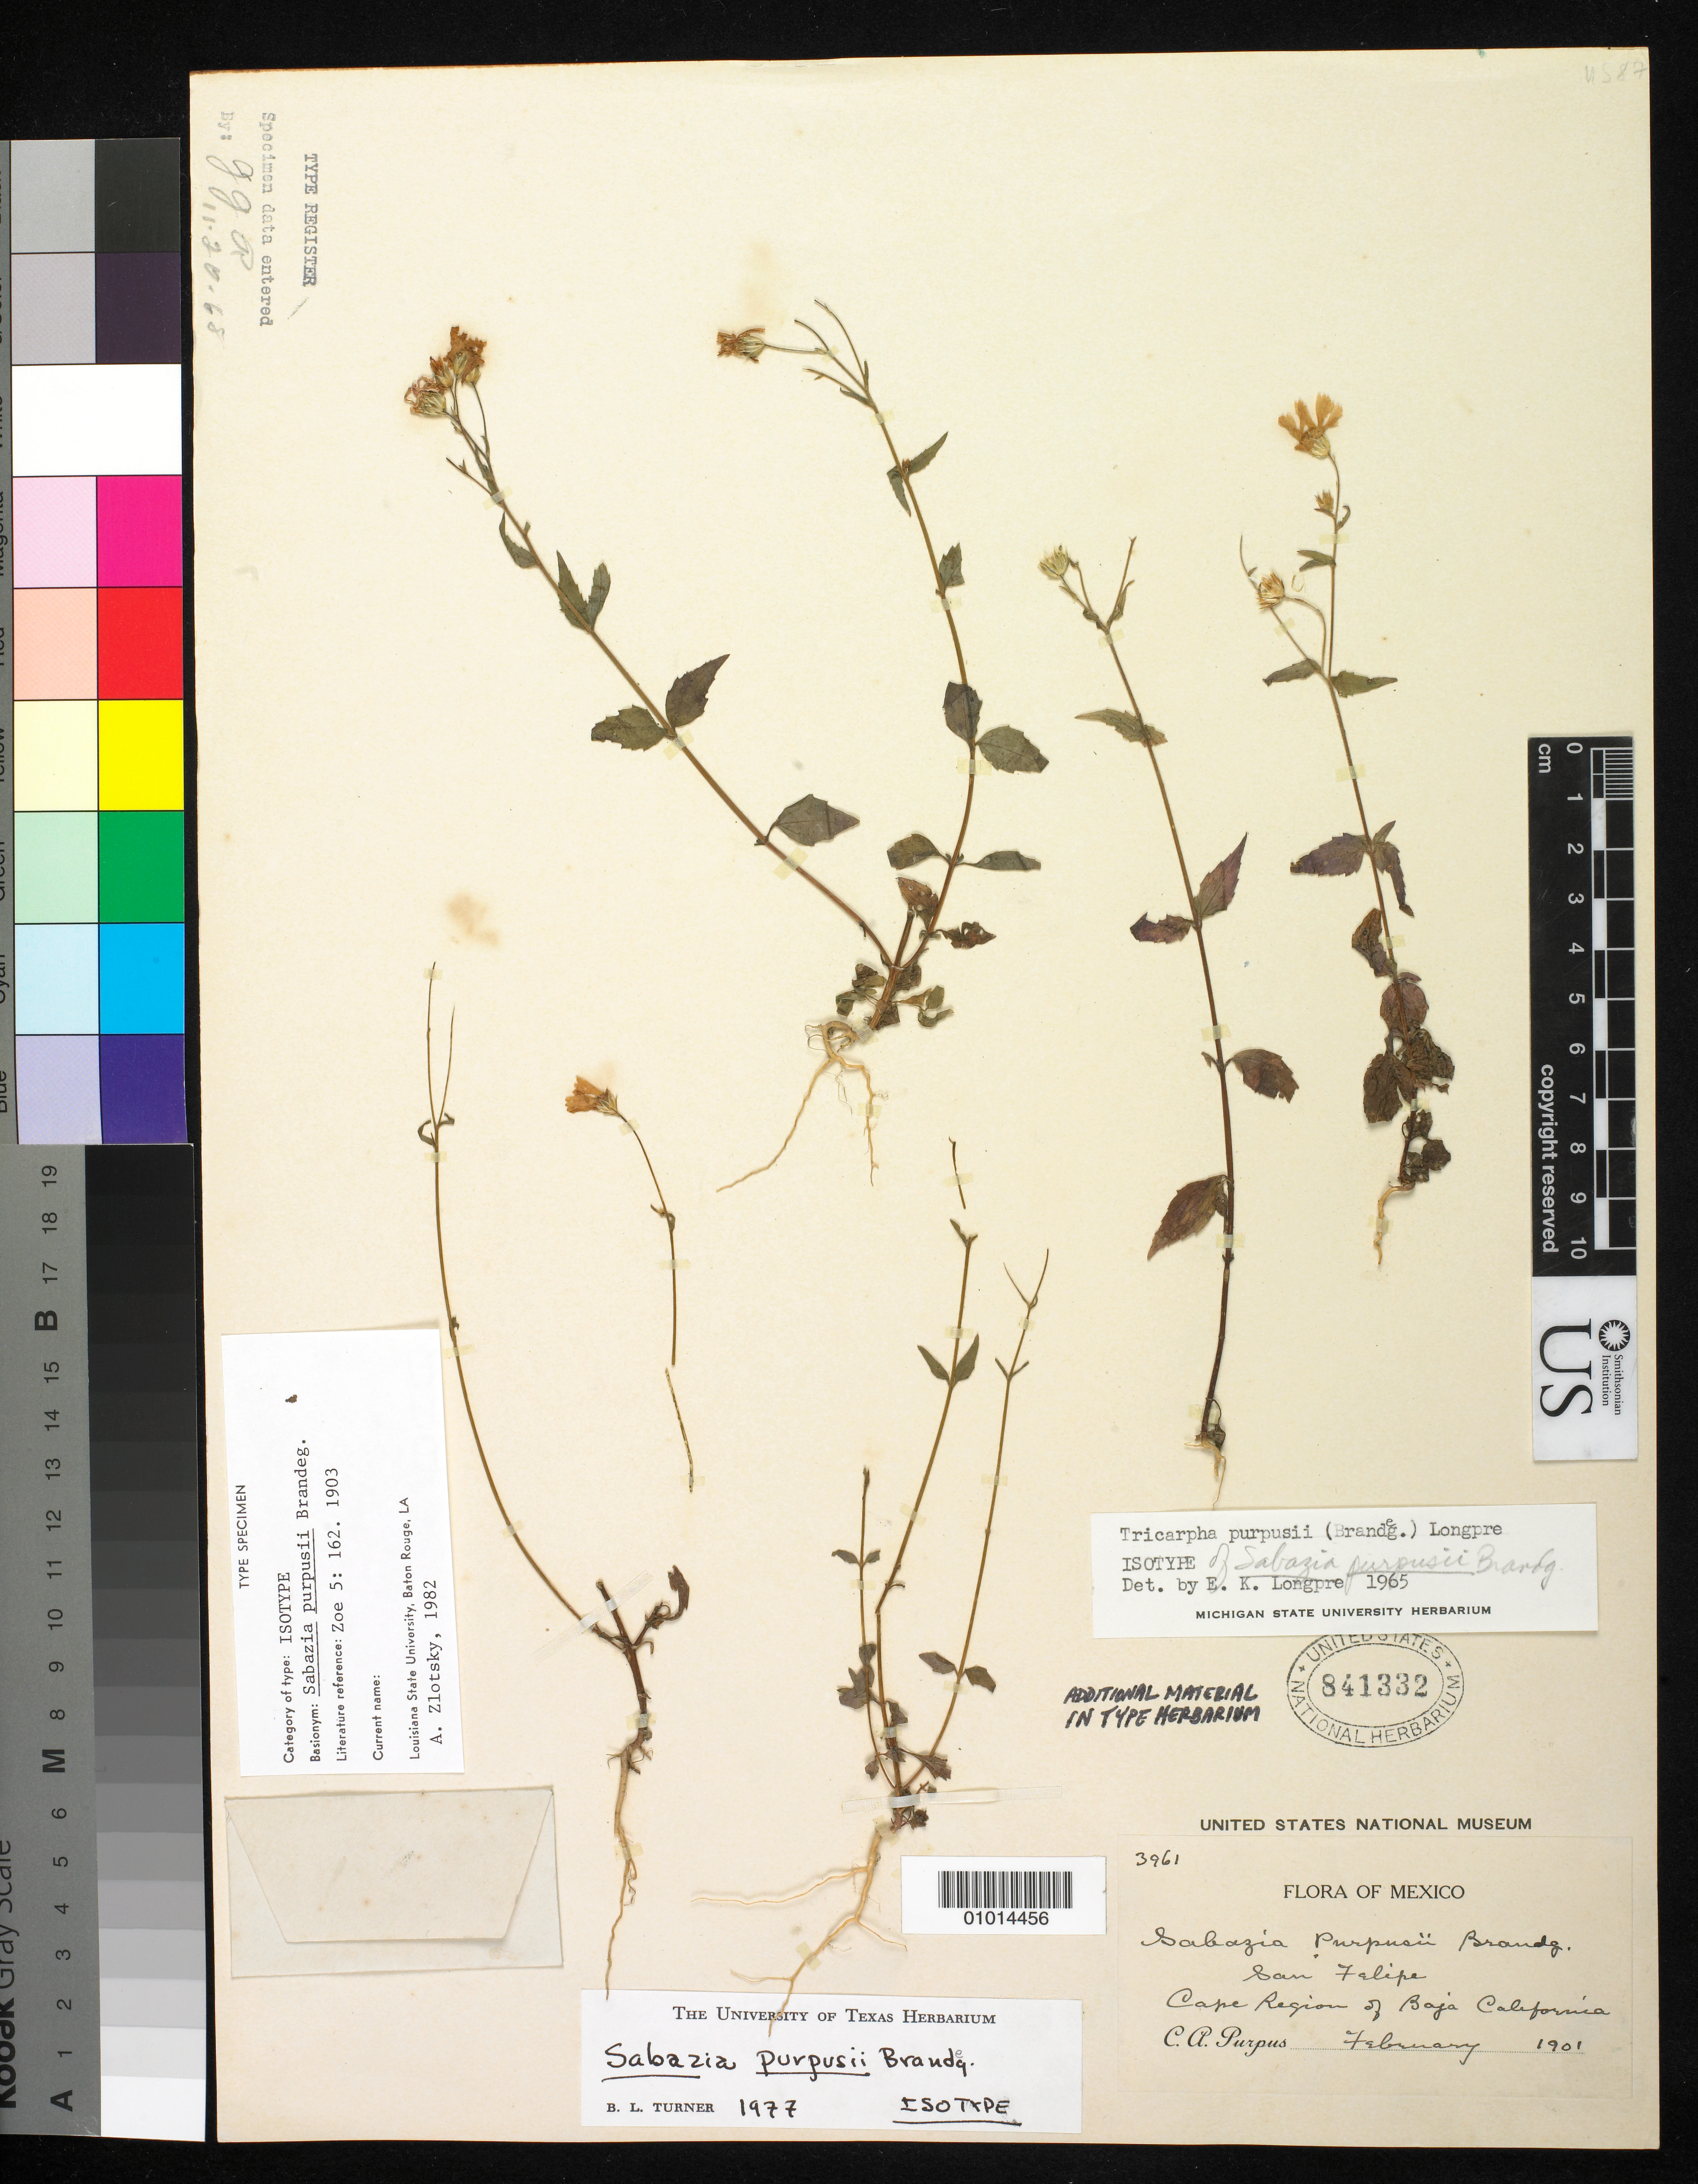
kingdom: Plantae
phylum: Tracheophyta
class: Magnoliopsida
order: Asterales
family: Asteraceae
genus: Sabazia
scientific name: Sabazia purpusii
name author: Brandegee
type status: Isotype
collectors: C. A. Purpus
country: Mexico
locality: E of Monserrat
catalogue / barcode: US 841332